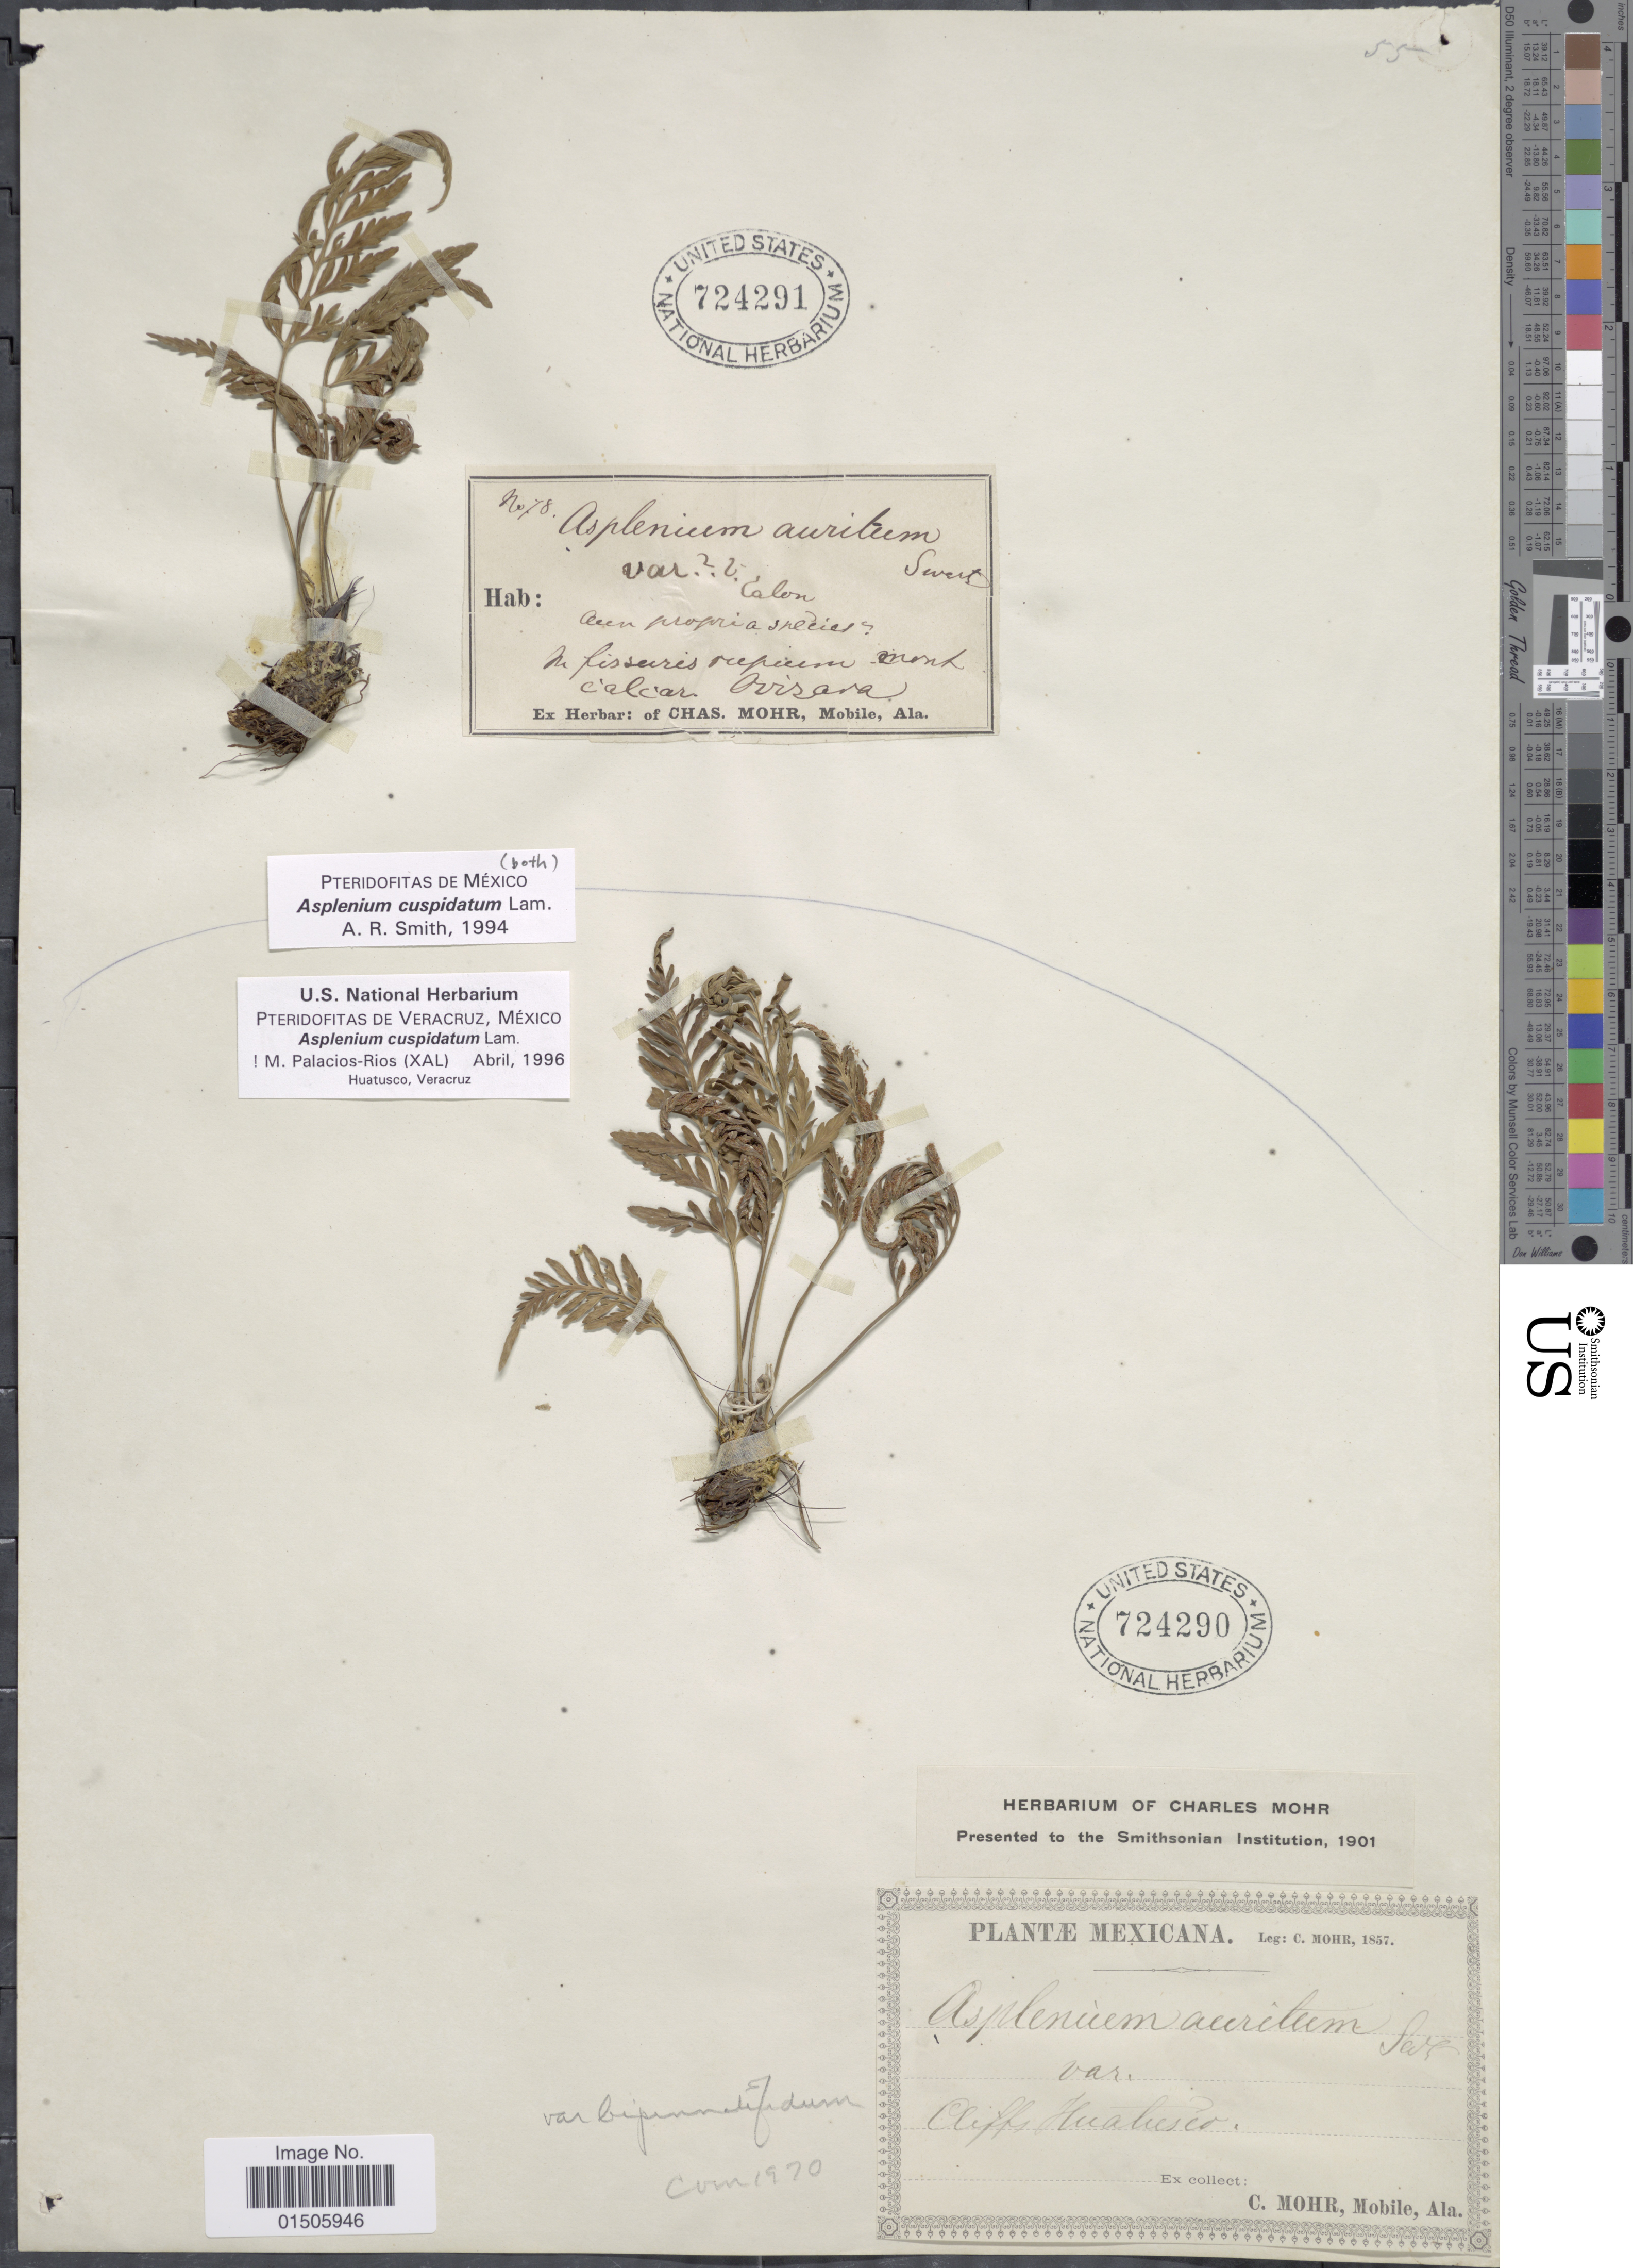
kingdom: Plantae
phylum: Tracheophyta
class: Polypodiopsida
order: Polypodiales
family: Aspleniaceae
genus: Asplenium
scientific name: Asplenium cuspidatum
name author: Lam.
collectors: ex herb. Charles Mohr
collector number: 78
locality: Acun proporia speciers in fiseires opium mont Clcar Ovizara. [interpreted]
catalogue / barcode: US 724291